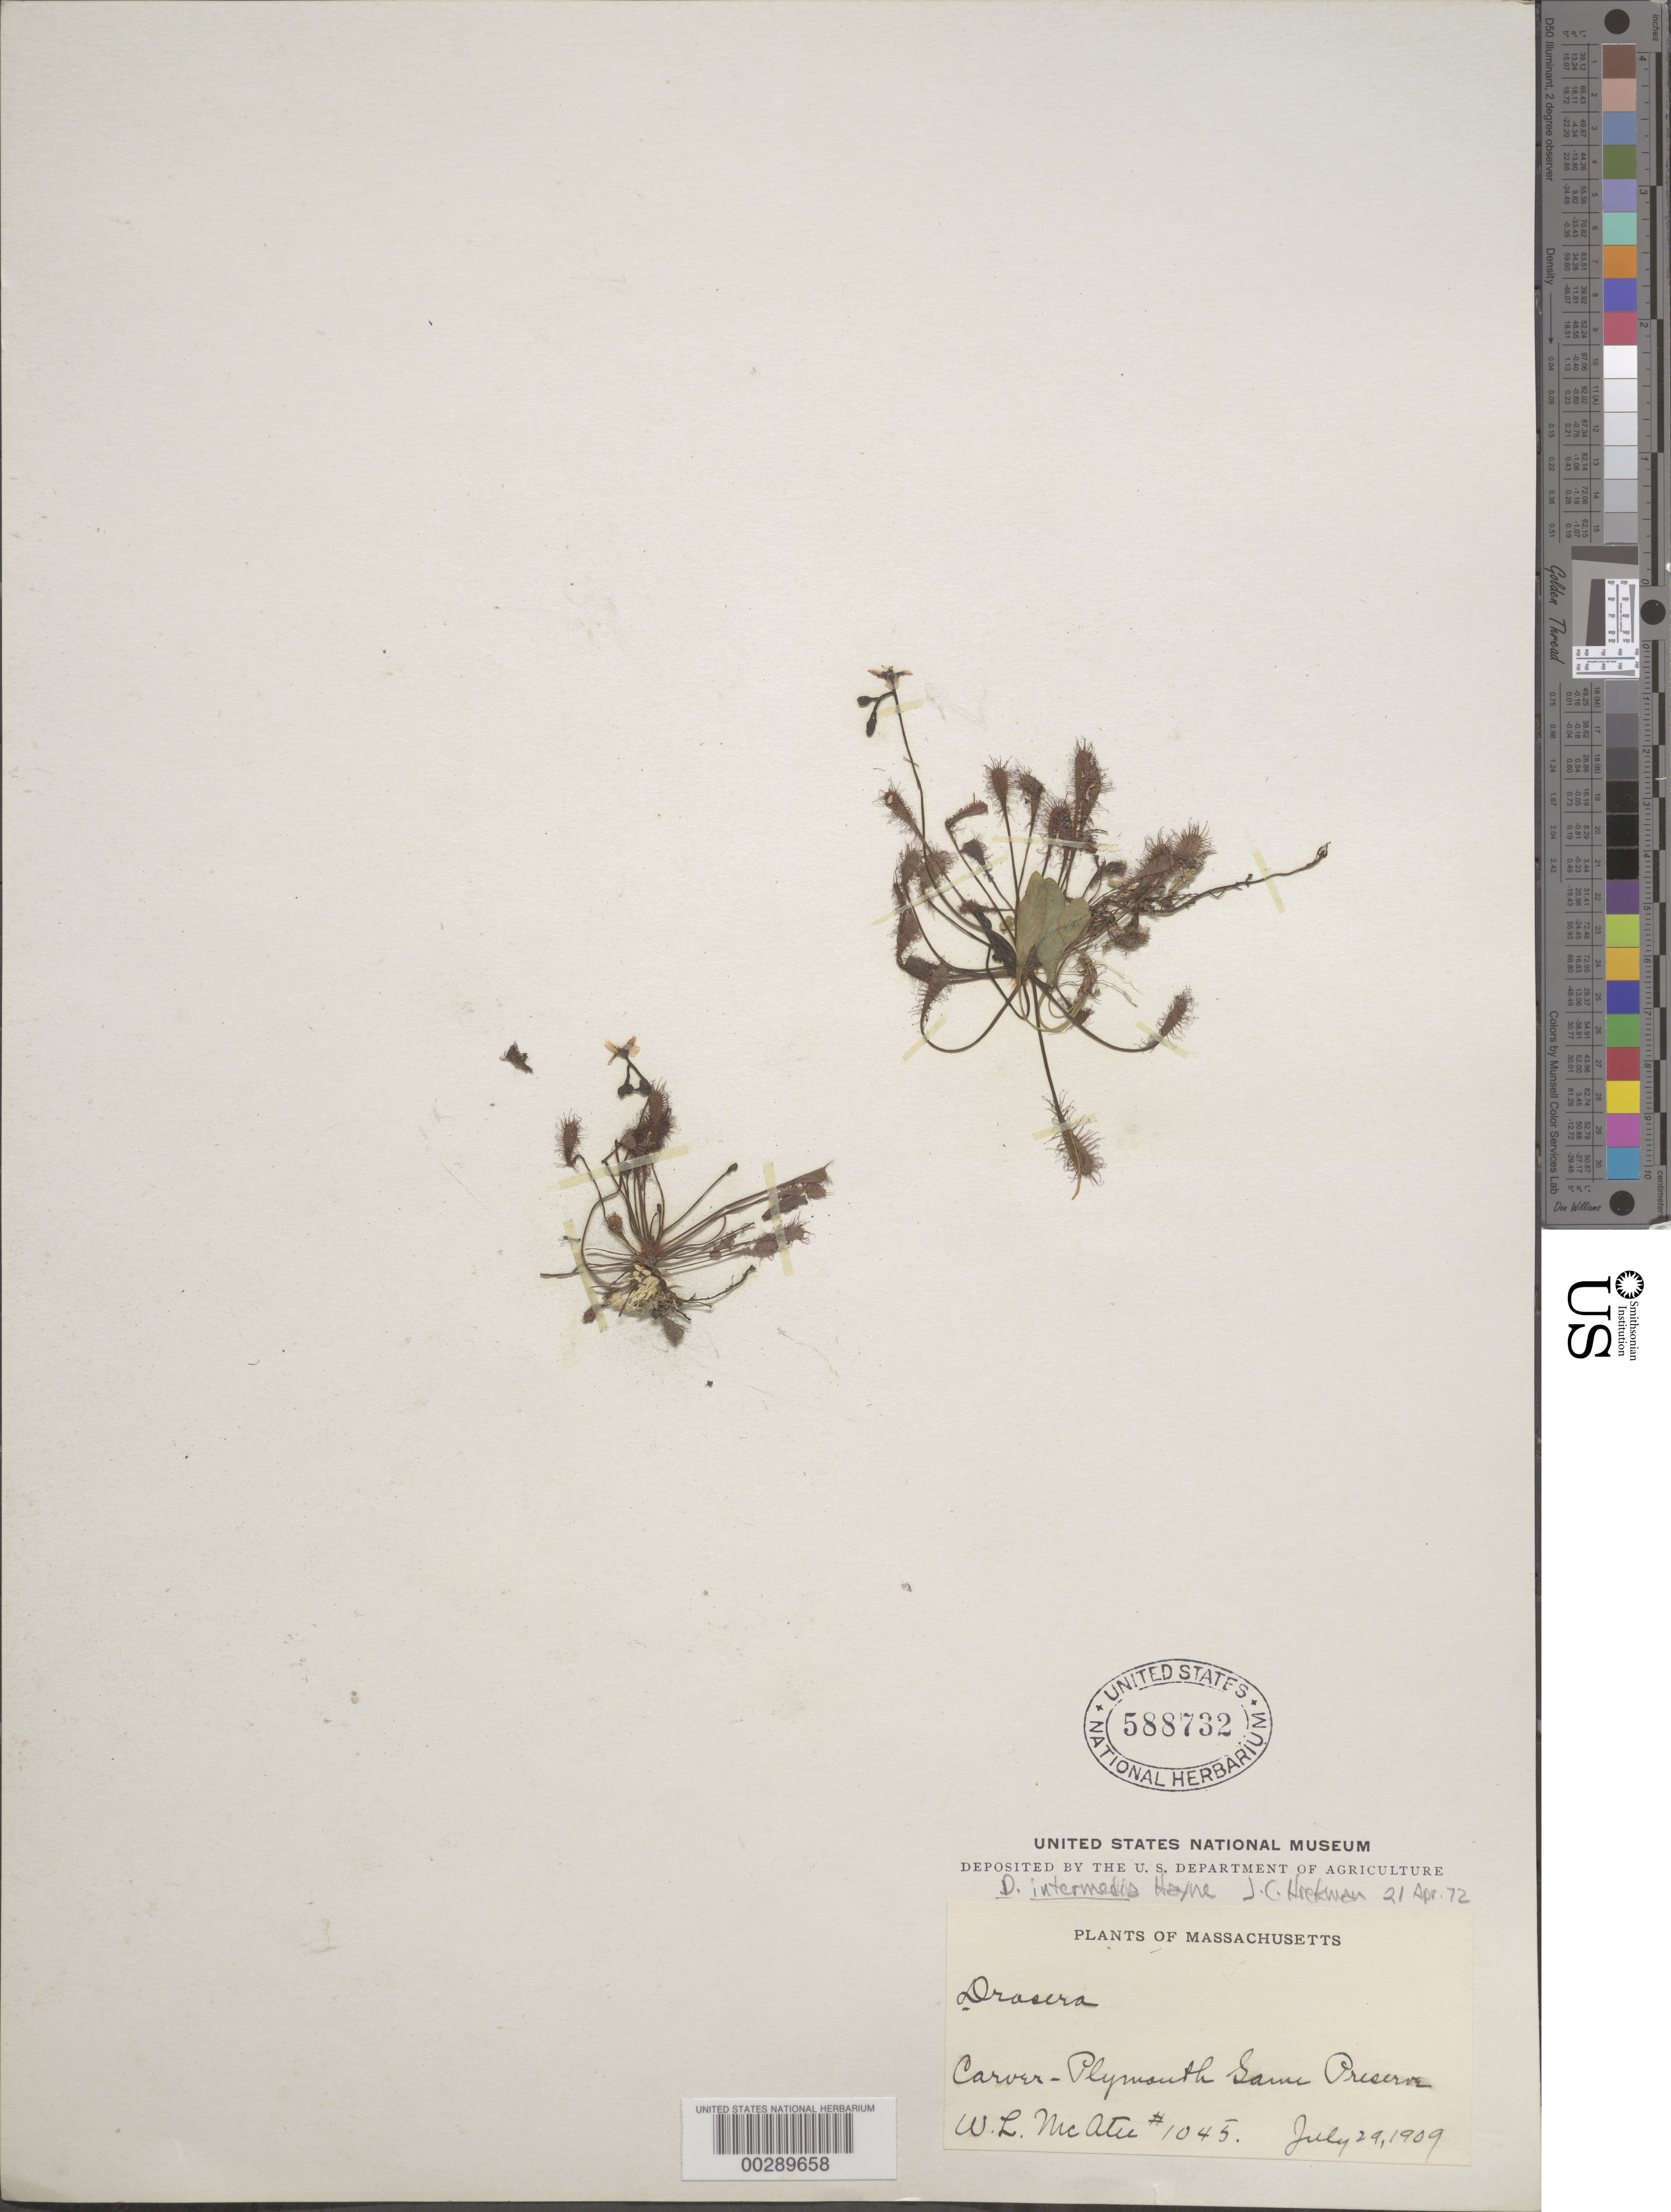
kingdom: Plantae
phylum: Tracheophyta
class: Magnoliopsida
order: Caryophyllales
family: Droseraceae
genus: Drosera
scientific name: Drosera intermedia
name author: Hayne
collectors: W. McAtee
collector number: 1045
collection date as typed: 29 Jul 1909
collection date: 1909-07-29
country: United States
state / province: Massachusetts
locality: Carver-plymouth game preserve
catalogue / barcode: US 588732